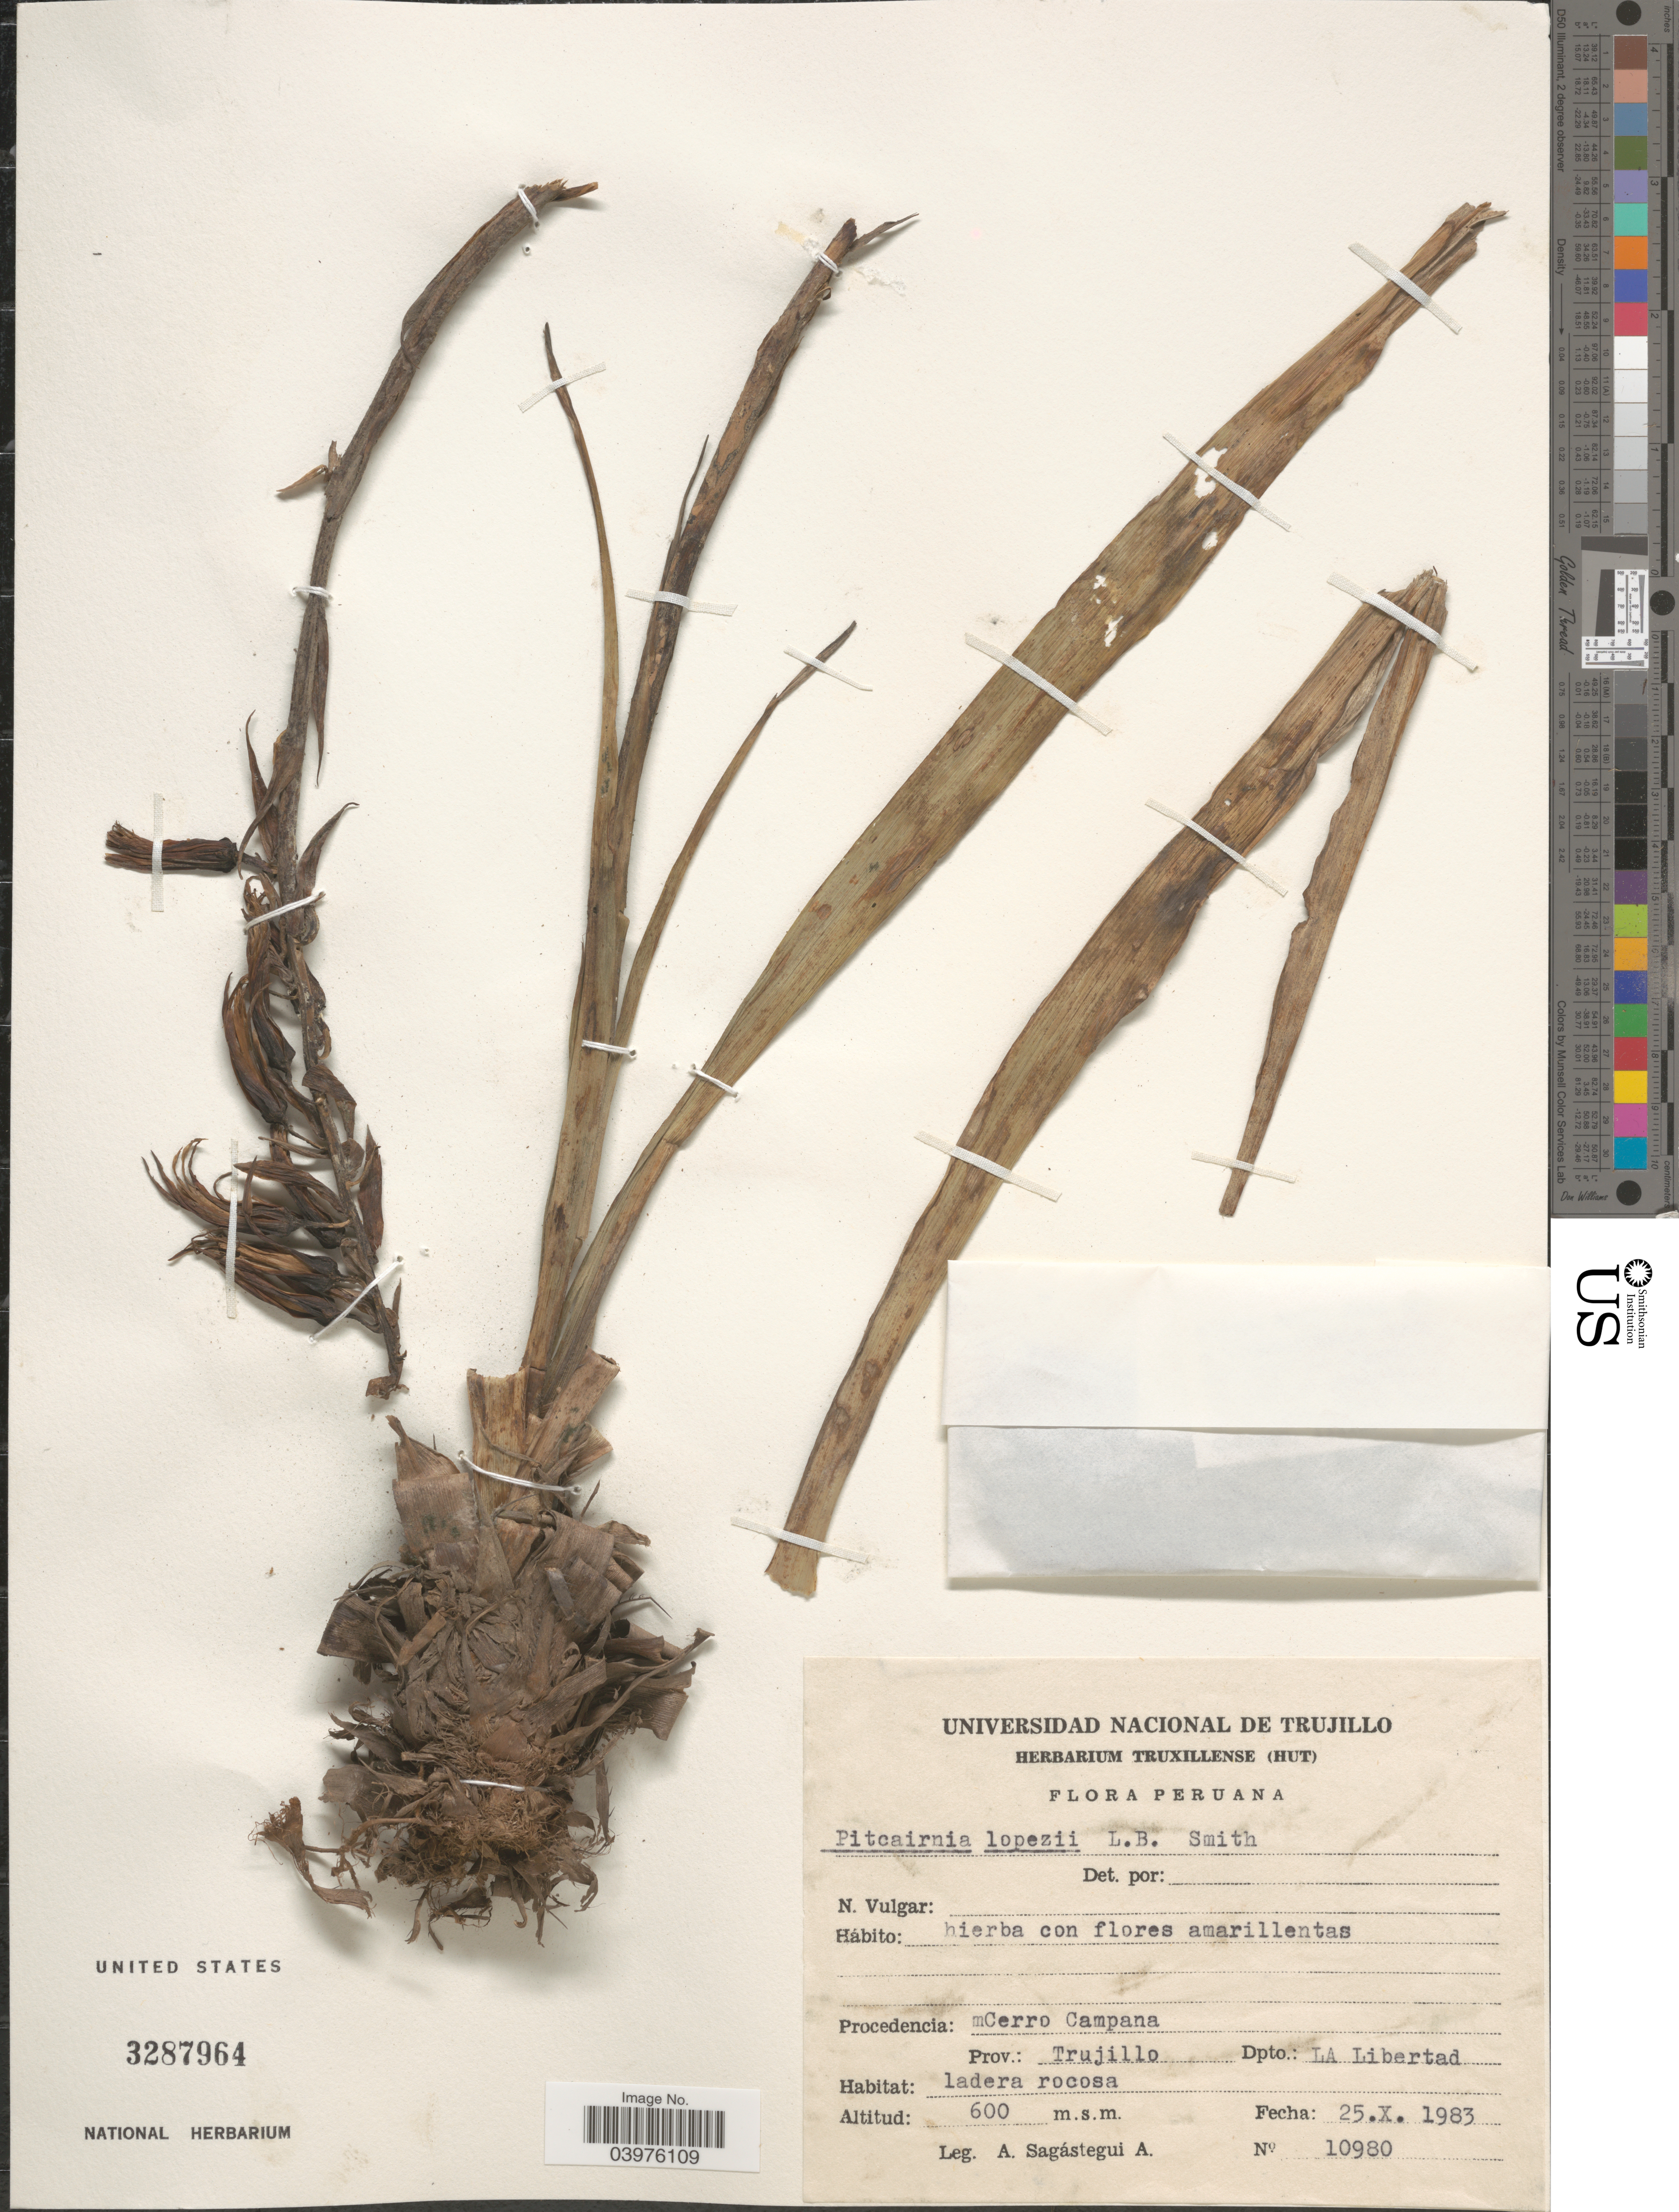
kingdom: Plantae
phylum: Tracheophyta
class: Liliopsida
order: Poales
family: Bromeliaceae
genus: Pitcairnia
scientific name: Pitcairnia lopezii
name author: L.B. Sm.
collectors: A. Sagástegui A.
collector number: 10980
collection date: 1983-10-25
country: Peru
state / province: La Libertad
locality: MCerro Campana. Prov.: Trujillo Dpto.: La Libertad.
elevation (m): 600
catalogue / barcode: US 3287964